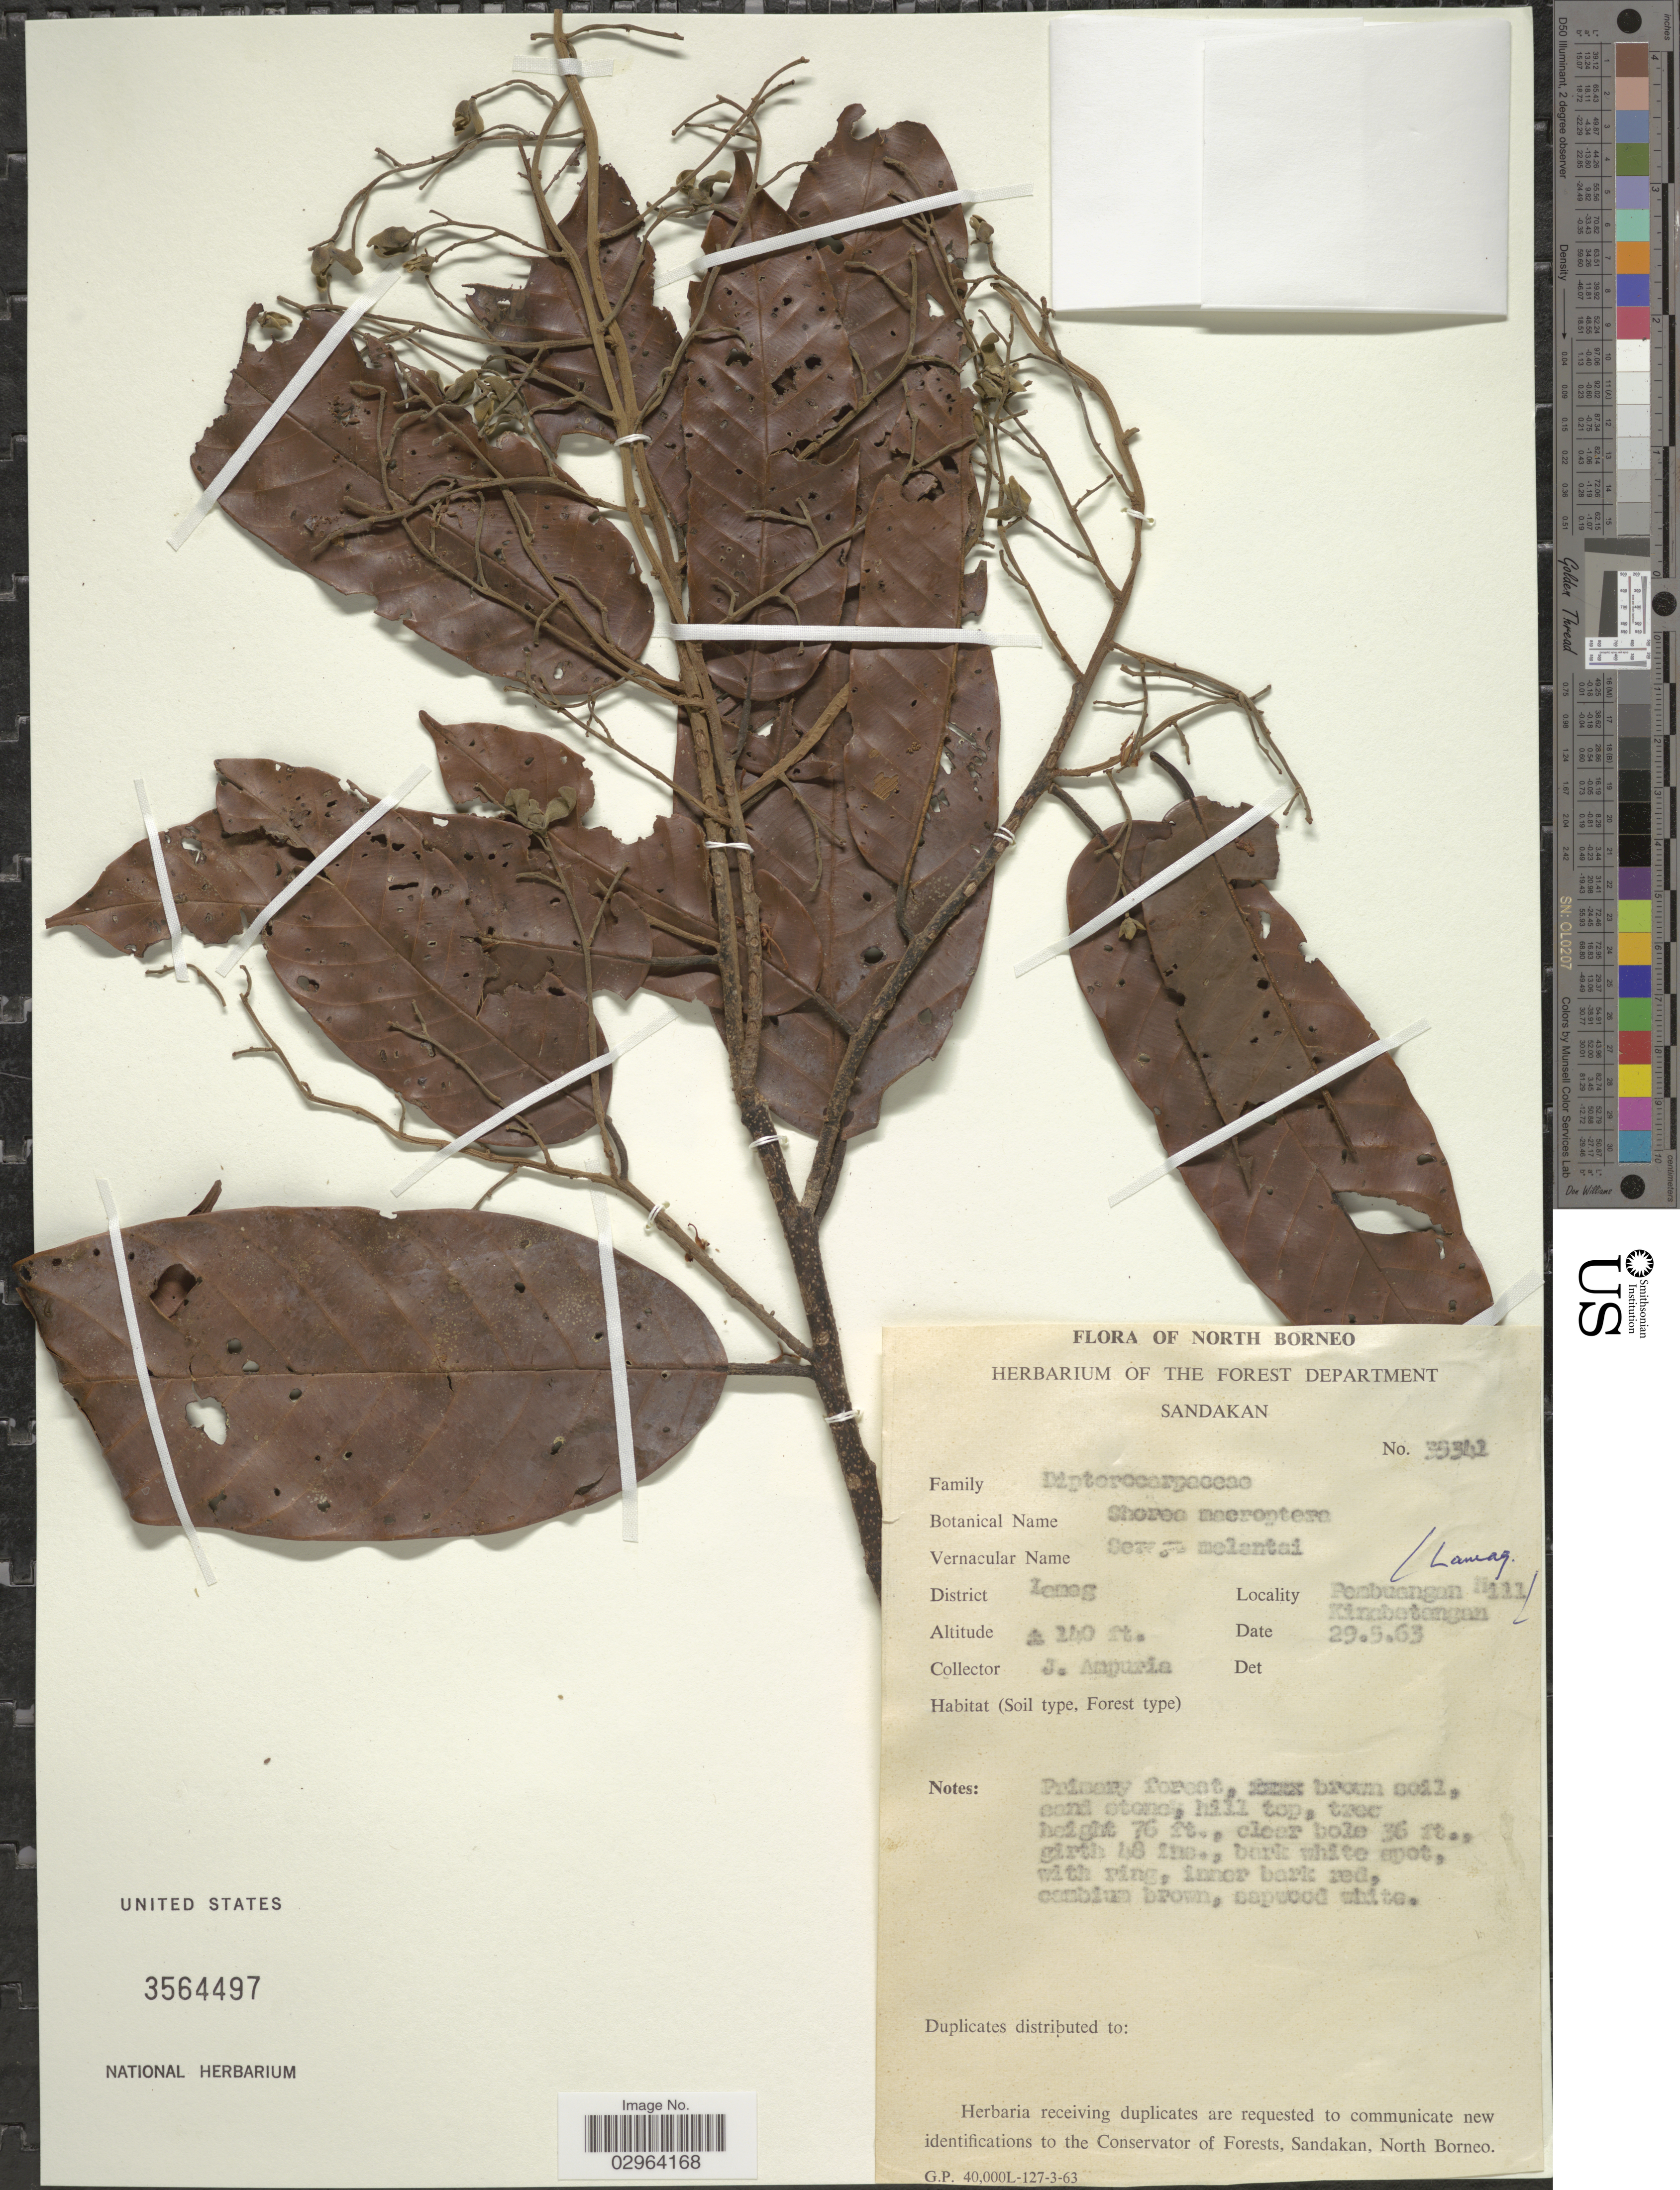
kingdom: Plantae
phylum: Tracheophyta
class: Magnoliopsida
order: Malvales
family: Dipterocarpaceae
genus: Rubroshorea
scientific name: Rubroshorea macroptera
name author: (Dyer) P.S. Ashton & J. Heck.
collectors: J. Ampuria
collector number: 35341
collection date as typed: Transcribed d/m/y: 29/5/63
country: Malaysia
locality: North Borneo. District Lemeg. Pembuangan Hill. Kinabetangan. Lamag.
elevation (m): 43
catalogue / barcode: US 3564497